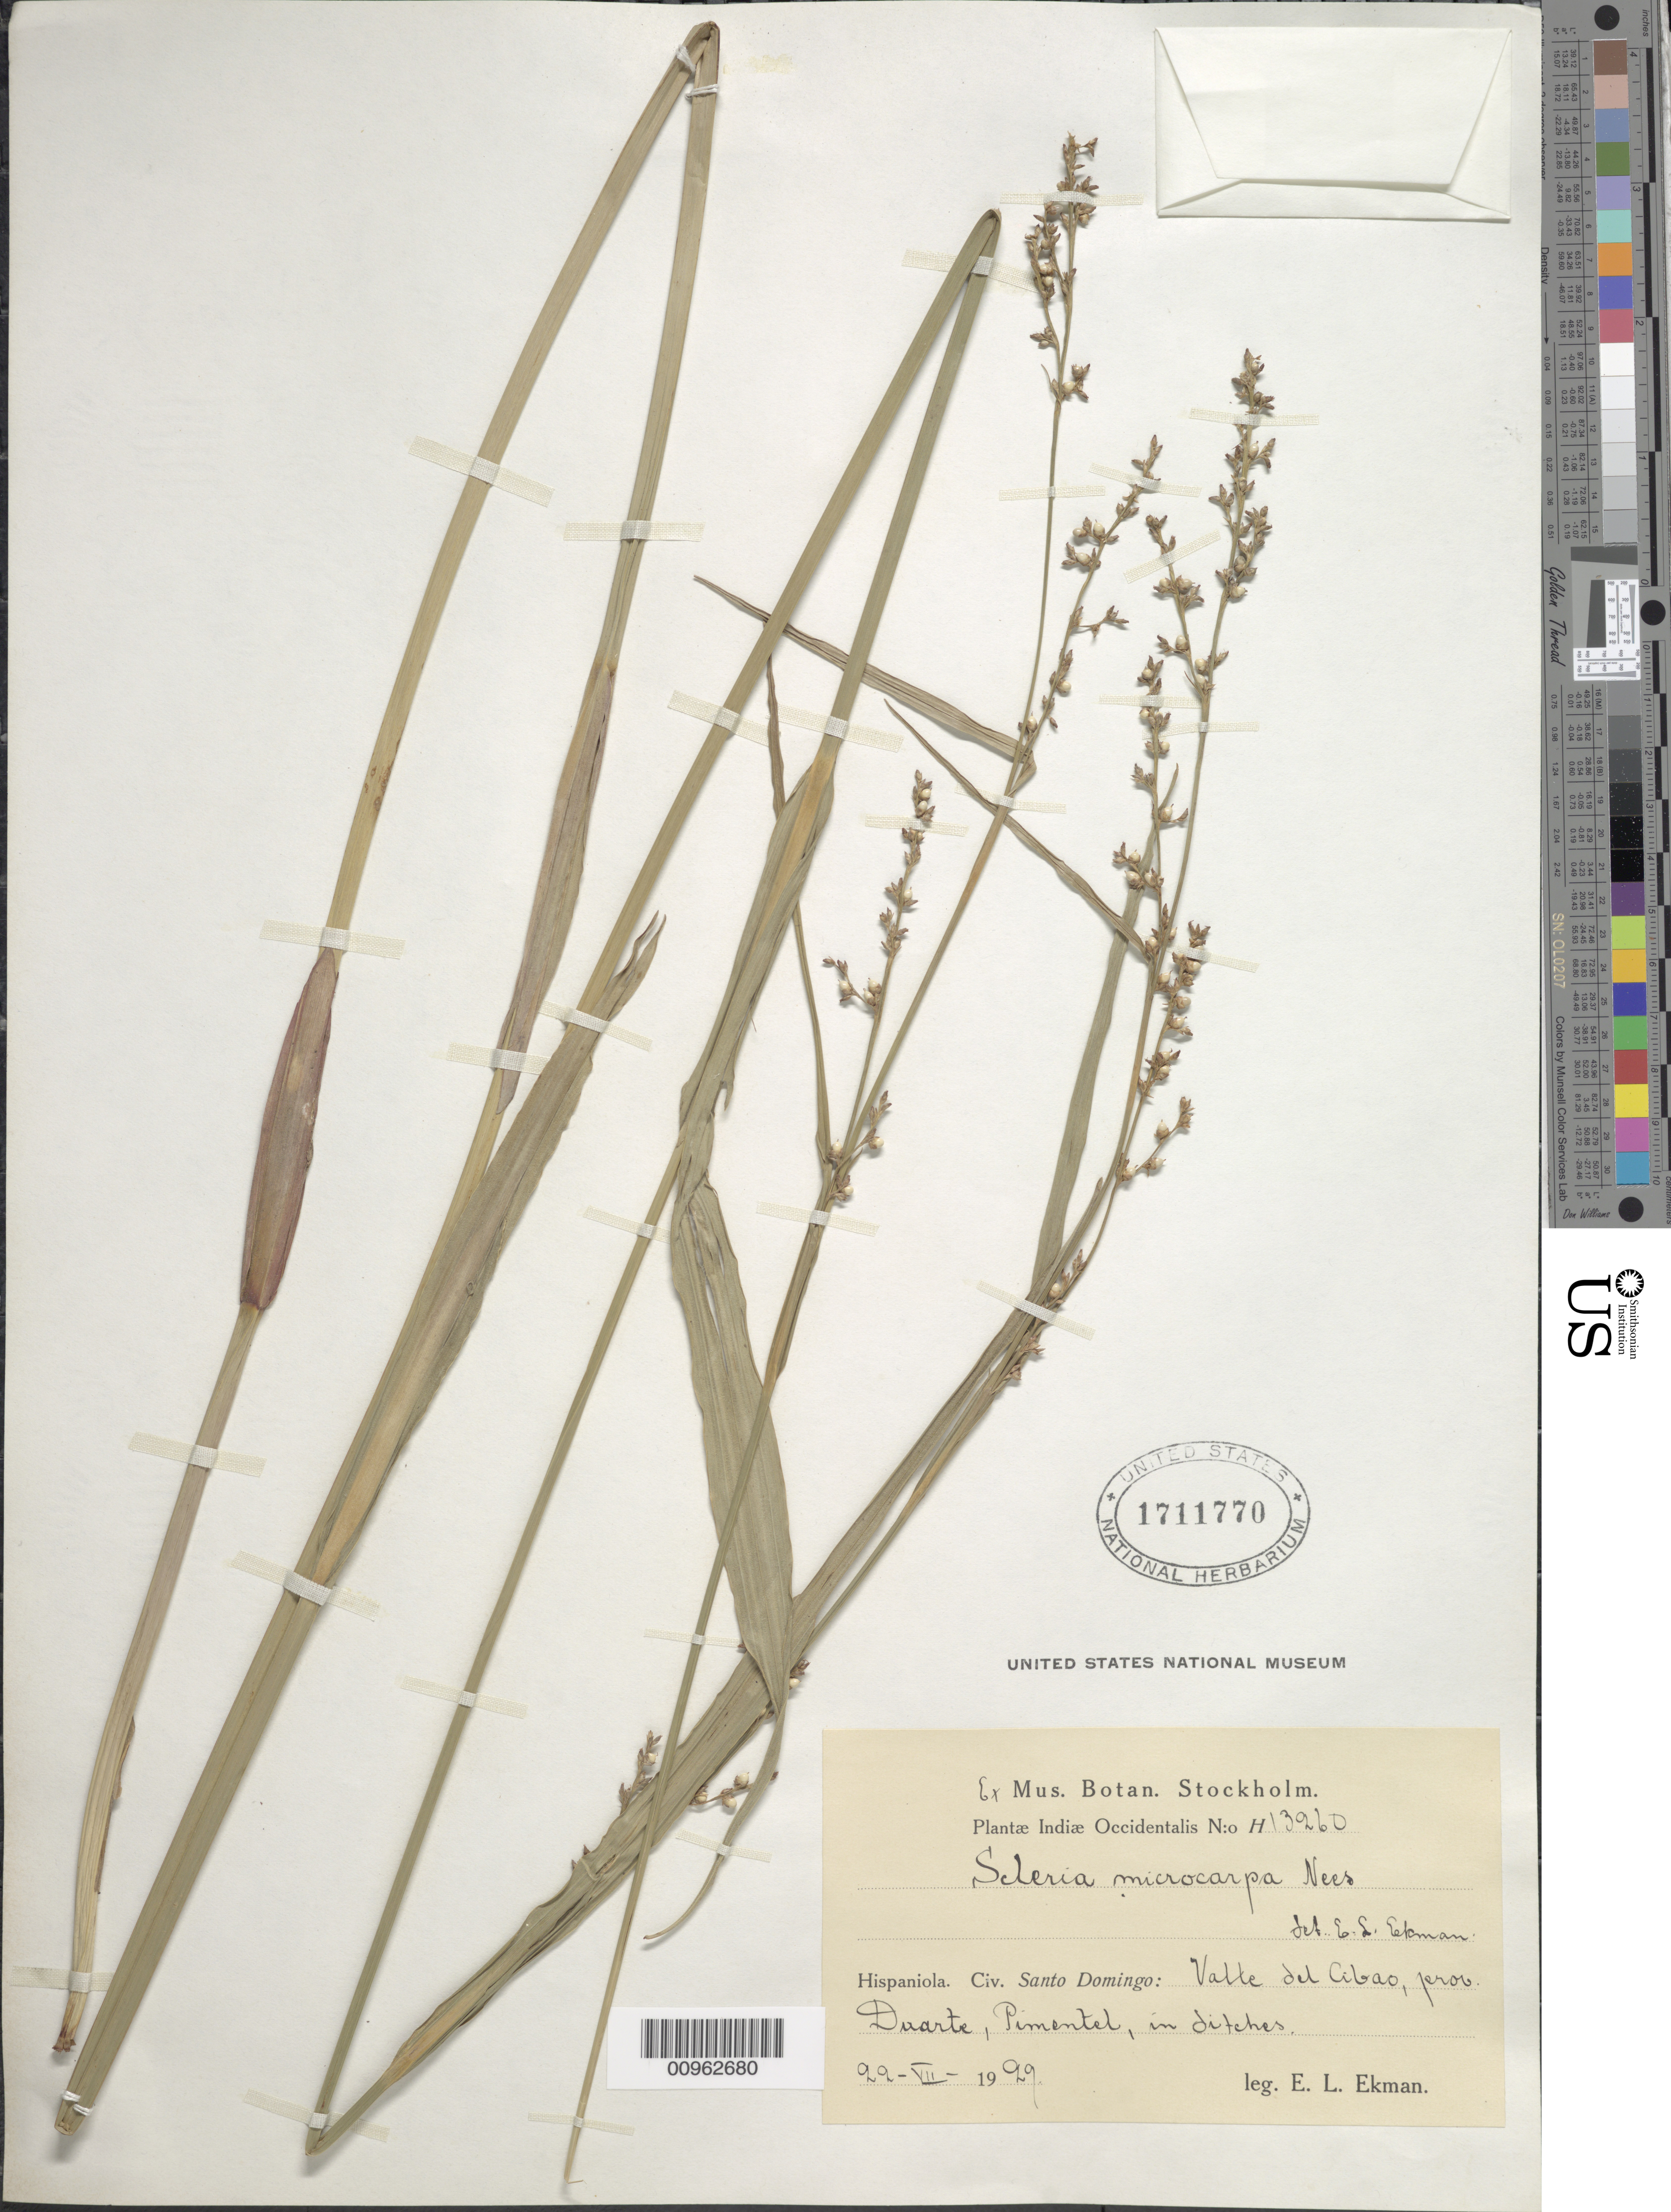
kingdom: Plantae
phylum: Tracheophyta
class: Liliopsida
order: Poales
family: Cyperaceae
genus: Scleria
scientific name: Scleria microcarpa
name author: Nees ex Kunth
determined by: Ekman, E. L.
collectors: E. L. Ekman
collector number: H 13260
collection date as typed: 22 Jul 1929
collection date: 1929-07-22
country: Dominican Republic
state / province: Duarte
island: Hispaniola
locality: Valle del Cibao, Pimentel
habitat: In ditches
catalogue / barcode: US 1711770